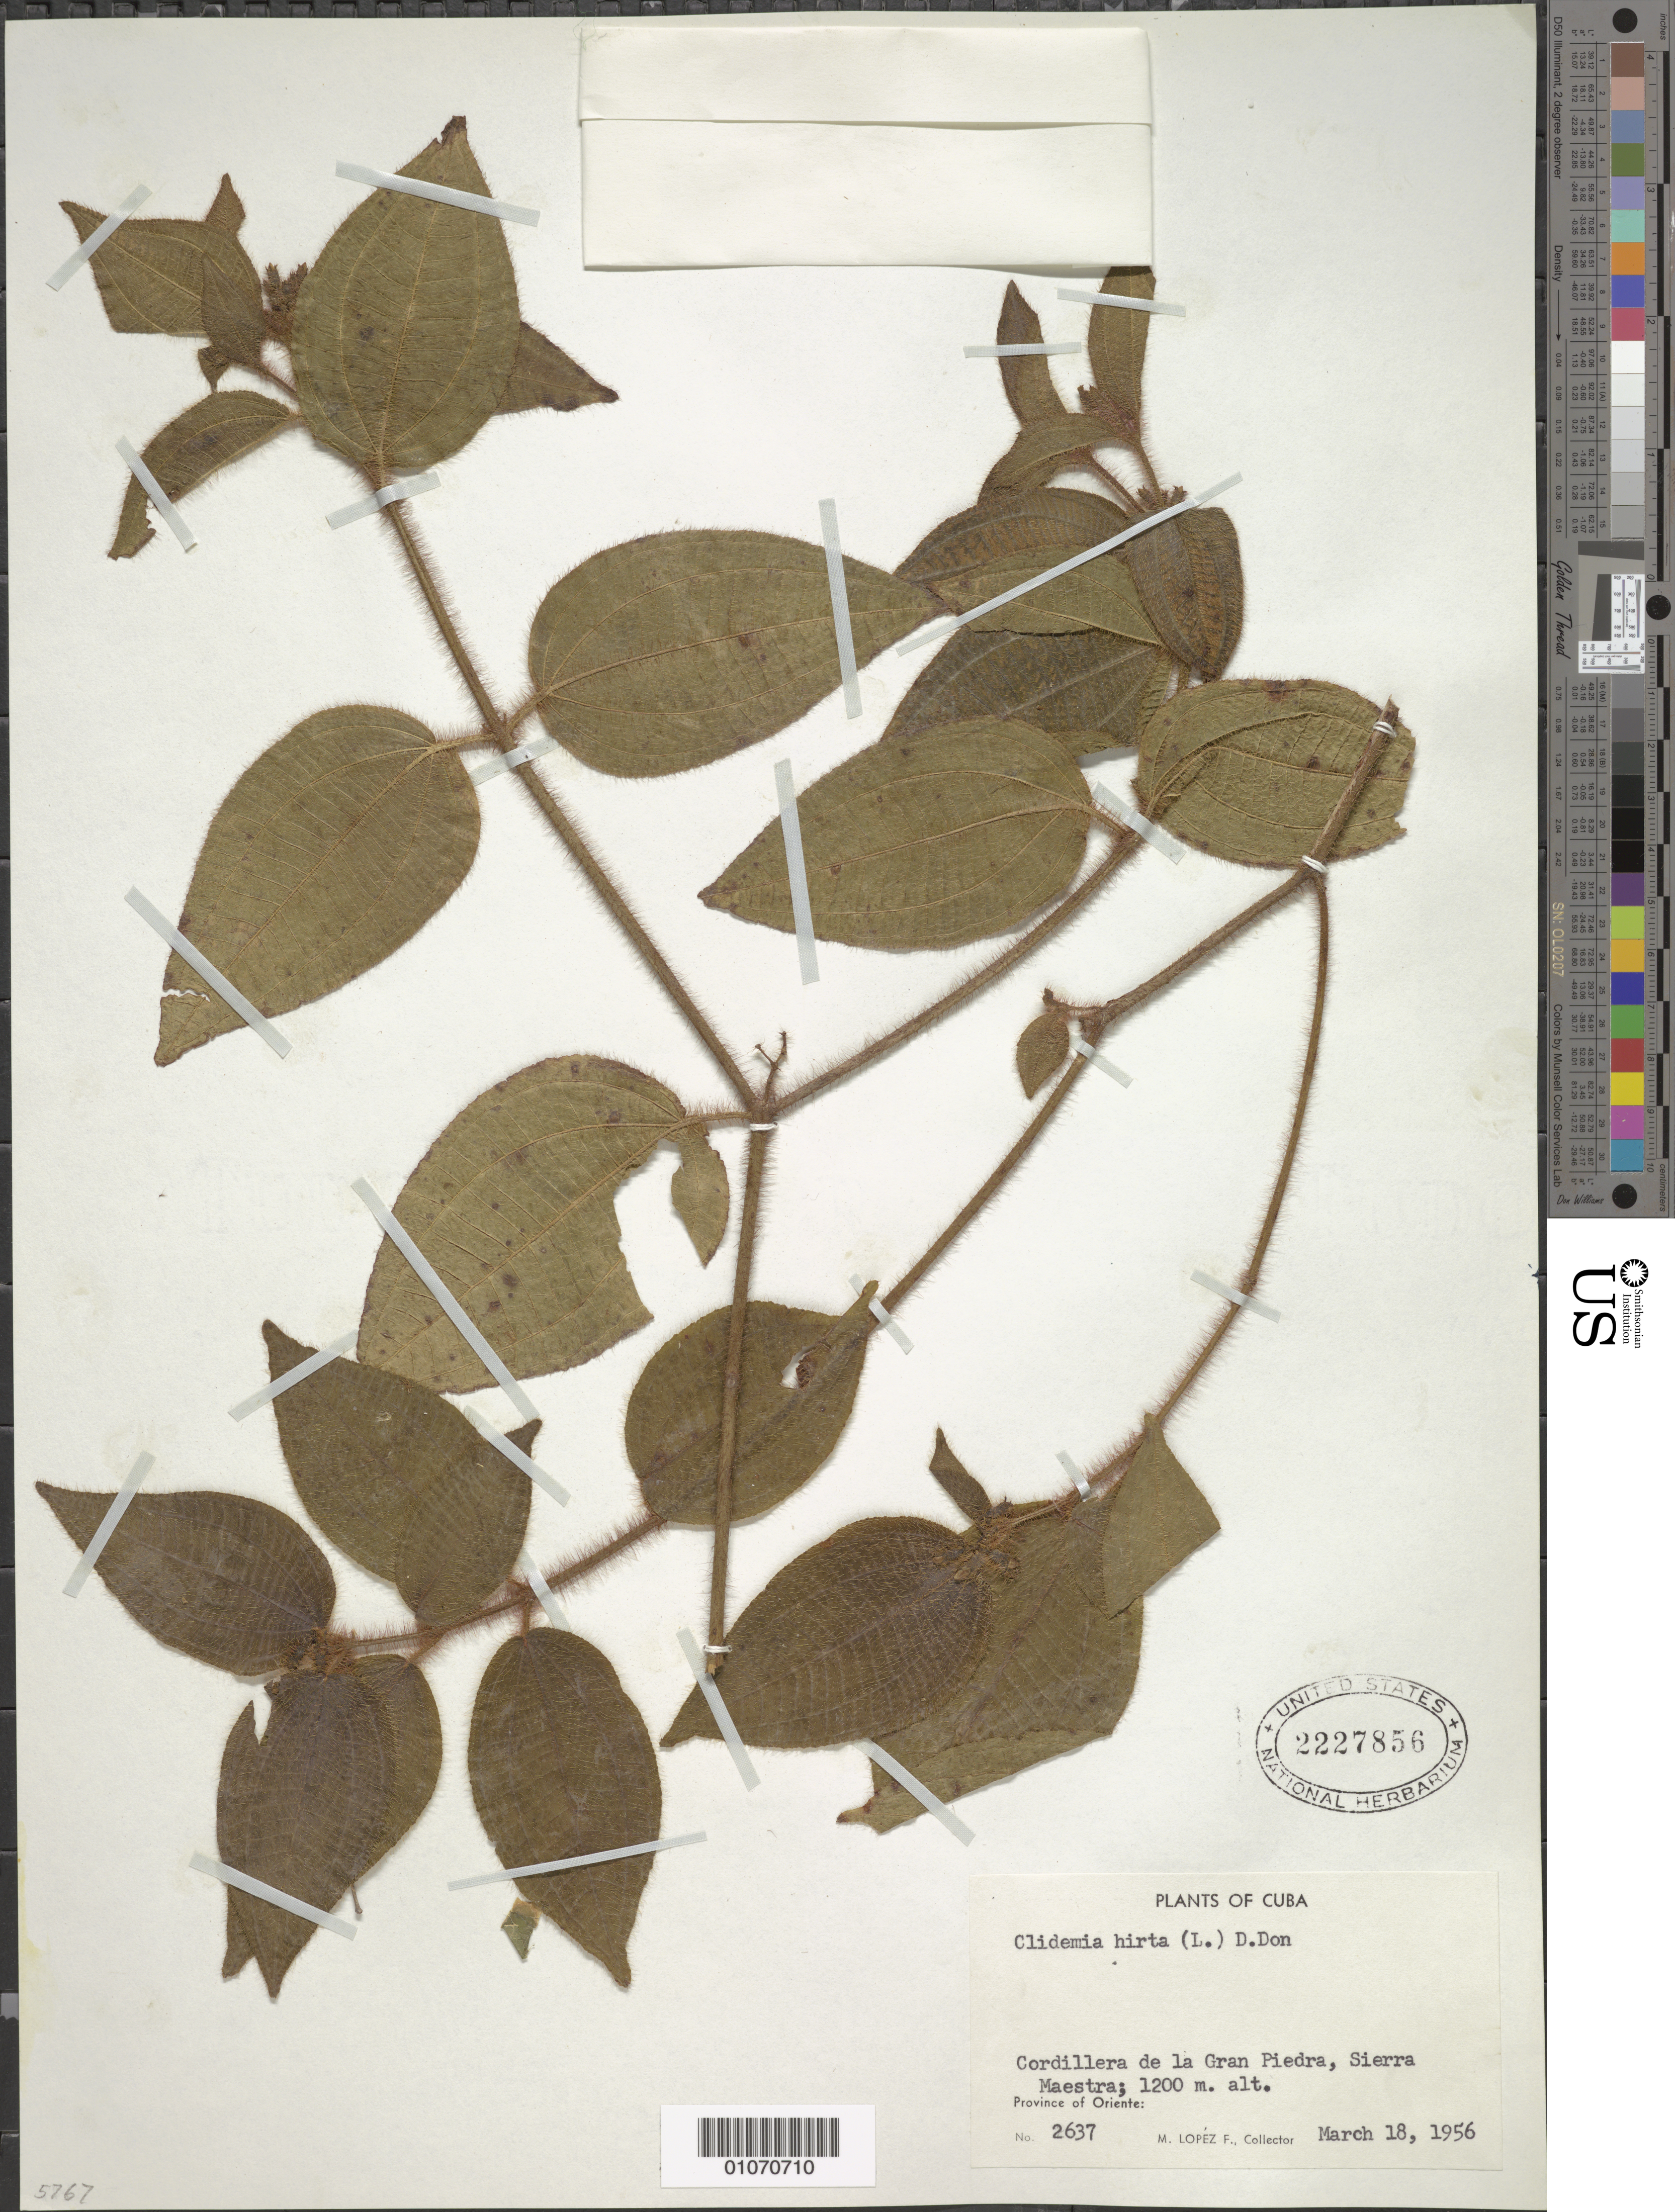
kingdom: Plantae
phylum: Tracheophyta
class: Magnoliopsida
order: Myrtales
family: Melastomataceae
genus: Clidemia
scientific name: Clidemia hirta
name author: (L.) D. Don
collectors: M. López Figueiras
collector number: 2637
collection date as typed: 18 Mar 1956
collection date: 1956-03-18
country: Cuba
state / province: Oriente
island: Cuba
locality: Sierra Maestra, Cordillera de la Gran Piedra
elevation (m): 1200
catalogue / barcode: US 2227856